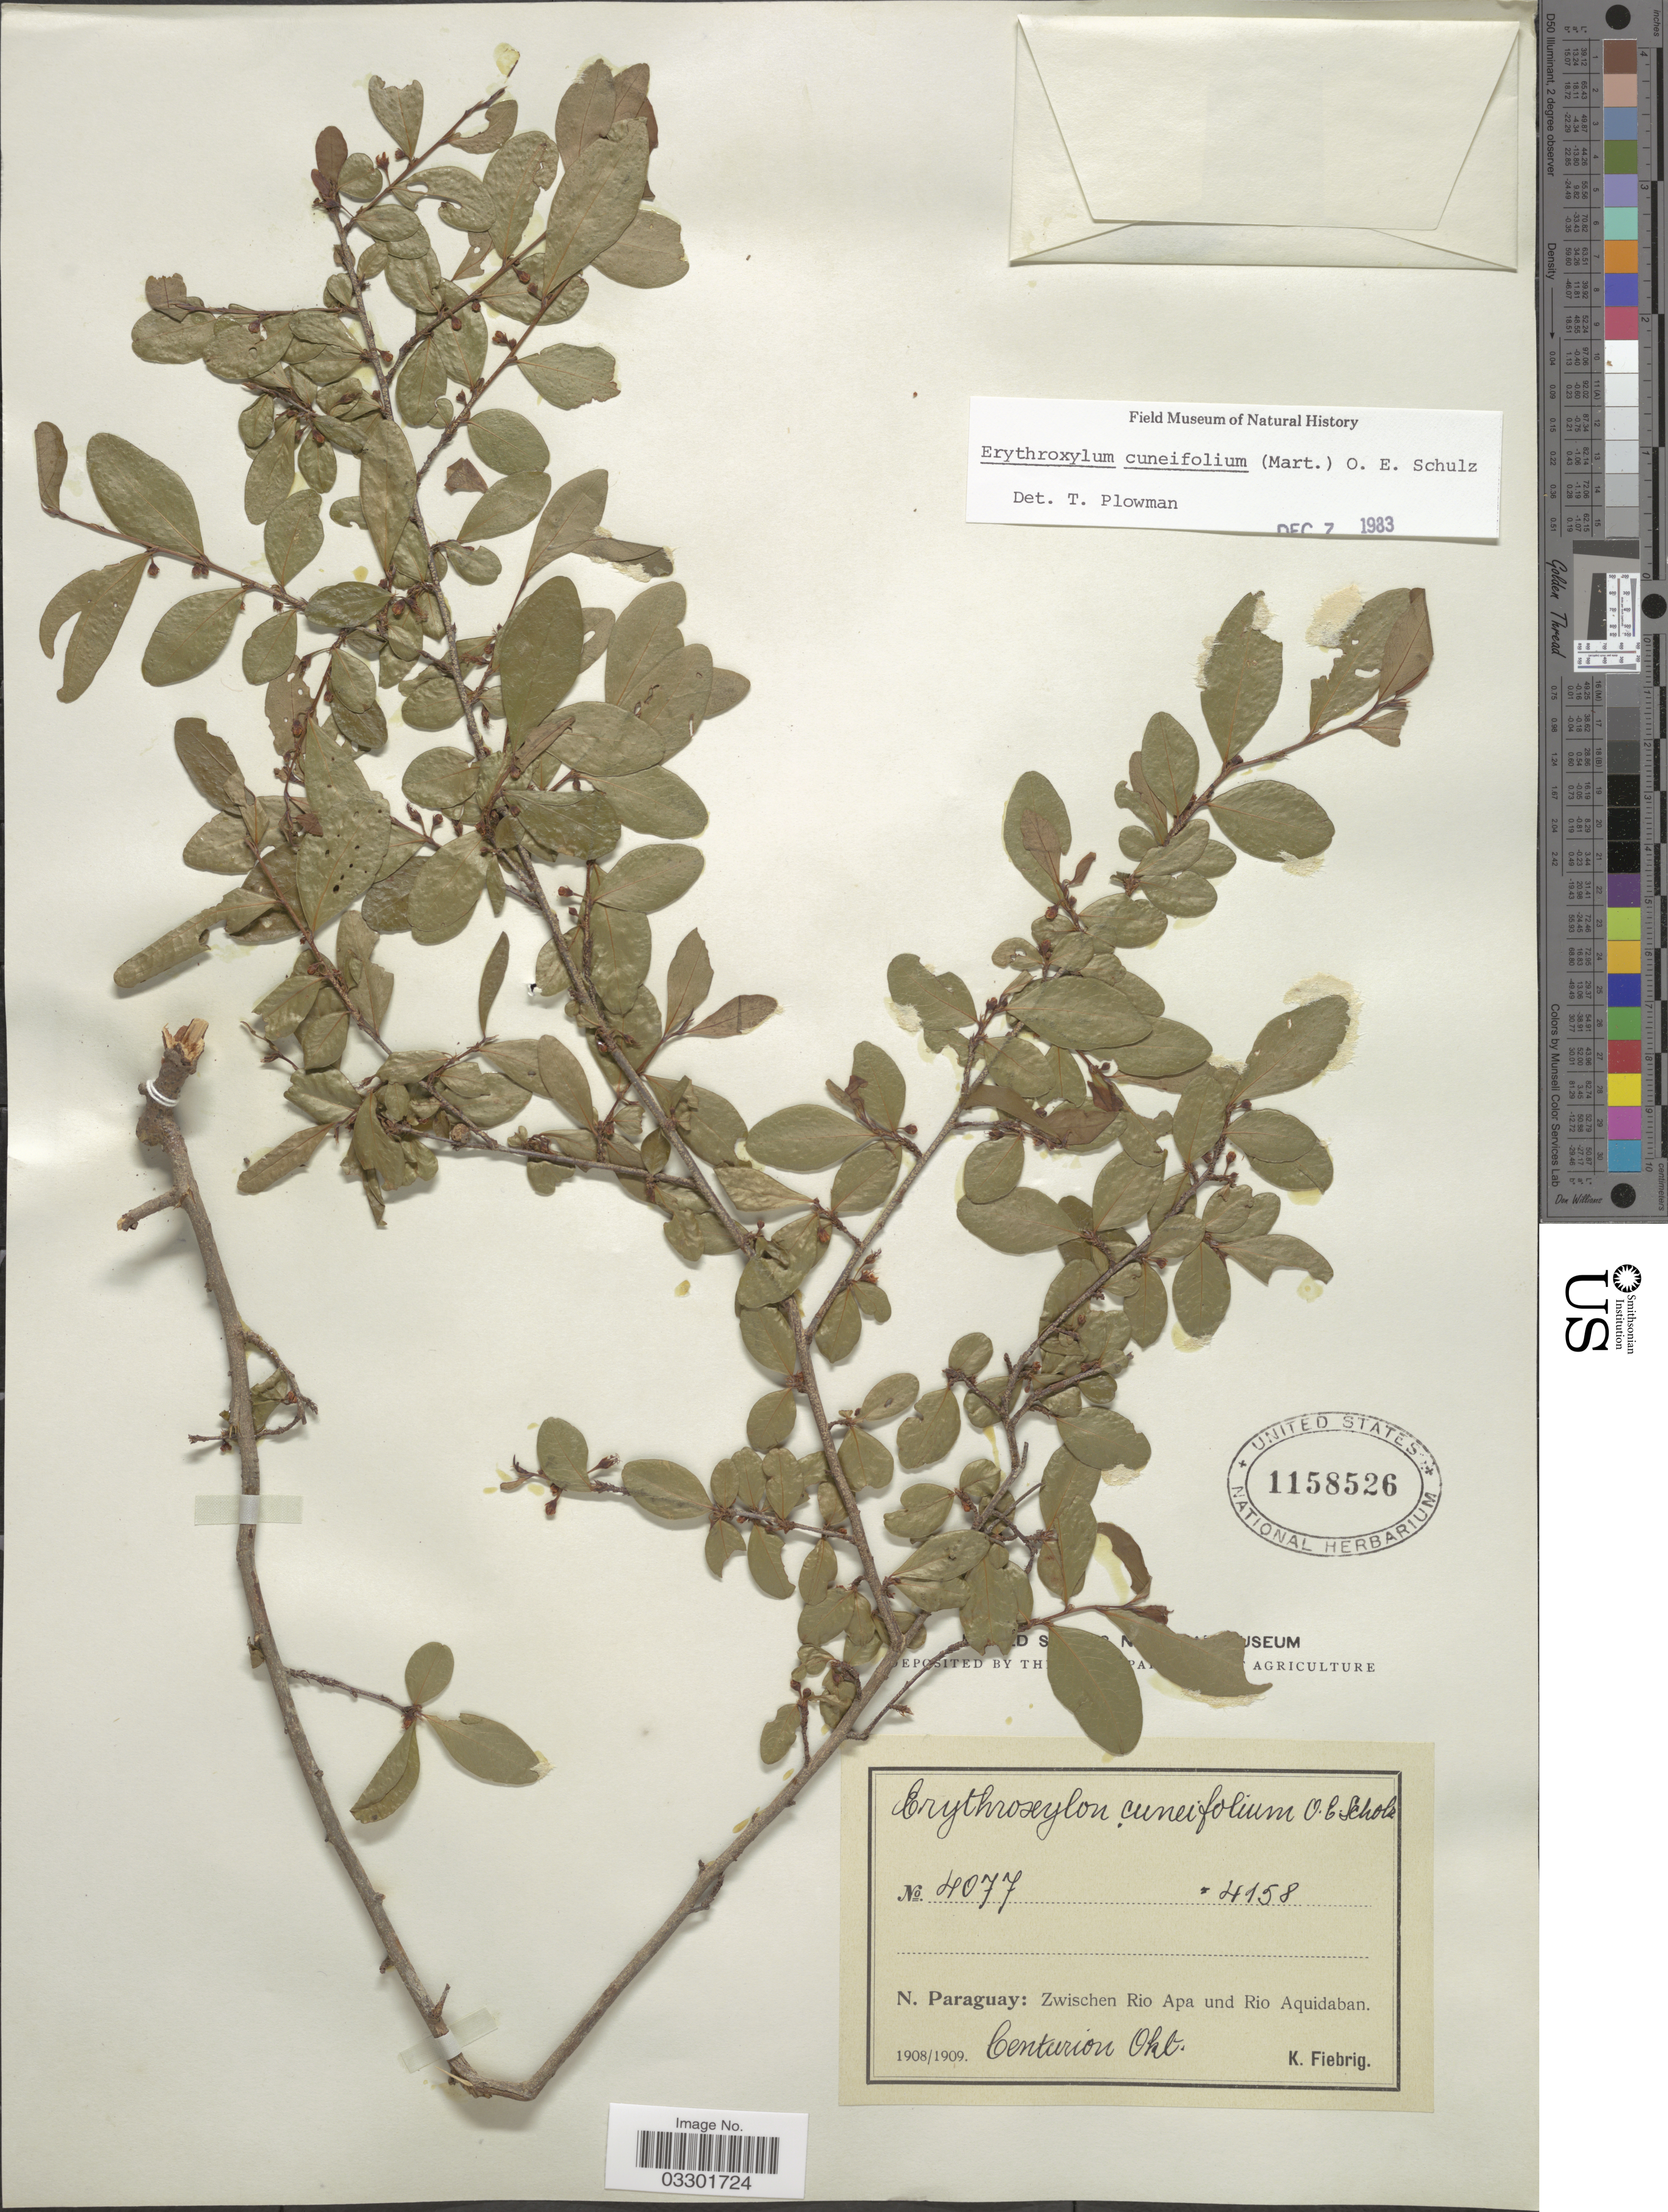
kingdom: Plantae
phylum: Tracheophyta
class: Magnoliopsida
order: Malpighiales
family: Erythroxylaceae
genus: Erythroxylum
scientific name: Erythroxylum cuneifolium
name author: (Mart.) O.E. Schulz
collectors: K. Fiebrig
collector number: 4077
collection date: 1908-10/1909-10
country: Paraguay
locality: N. Paraguay: Zwischen Rio Apa und Rio Aquidaban. Centurion [unsure placement].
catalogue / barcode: US 1158526